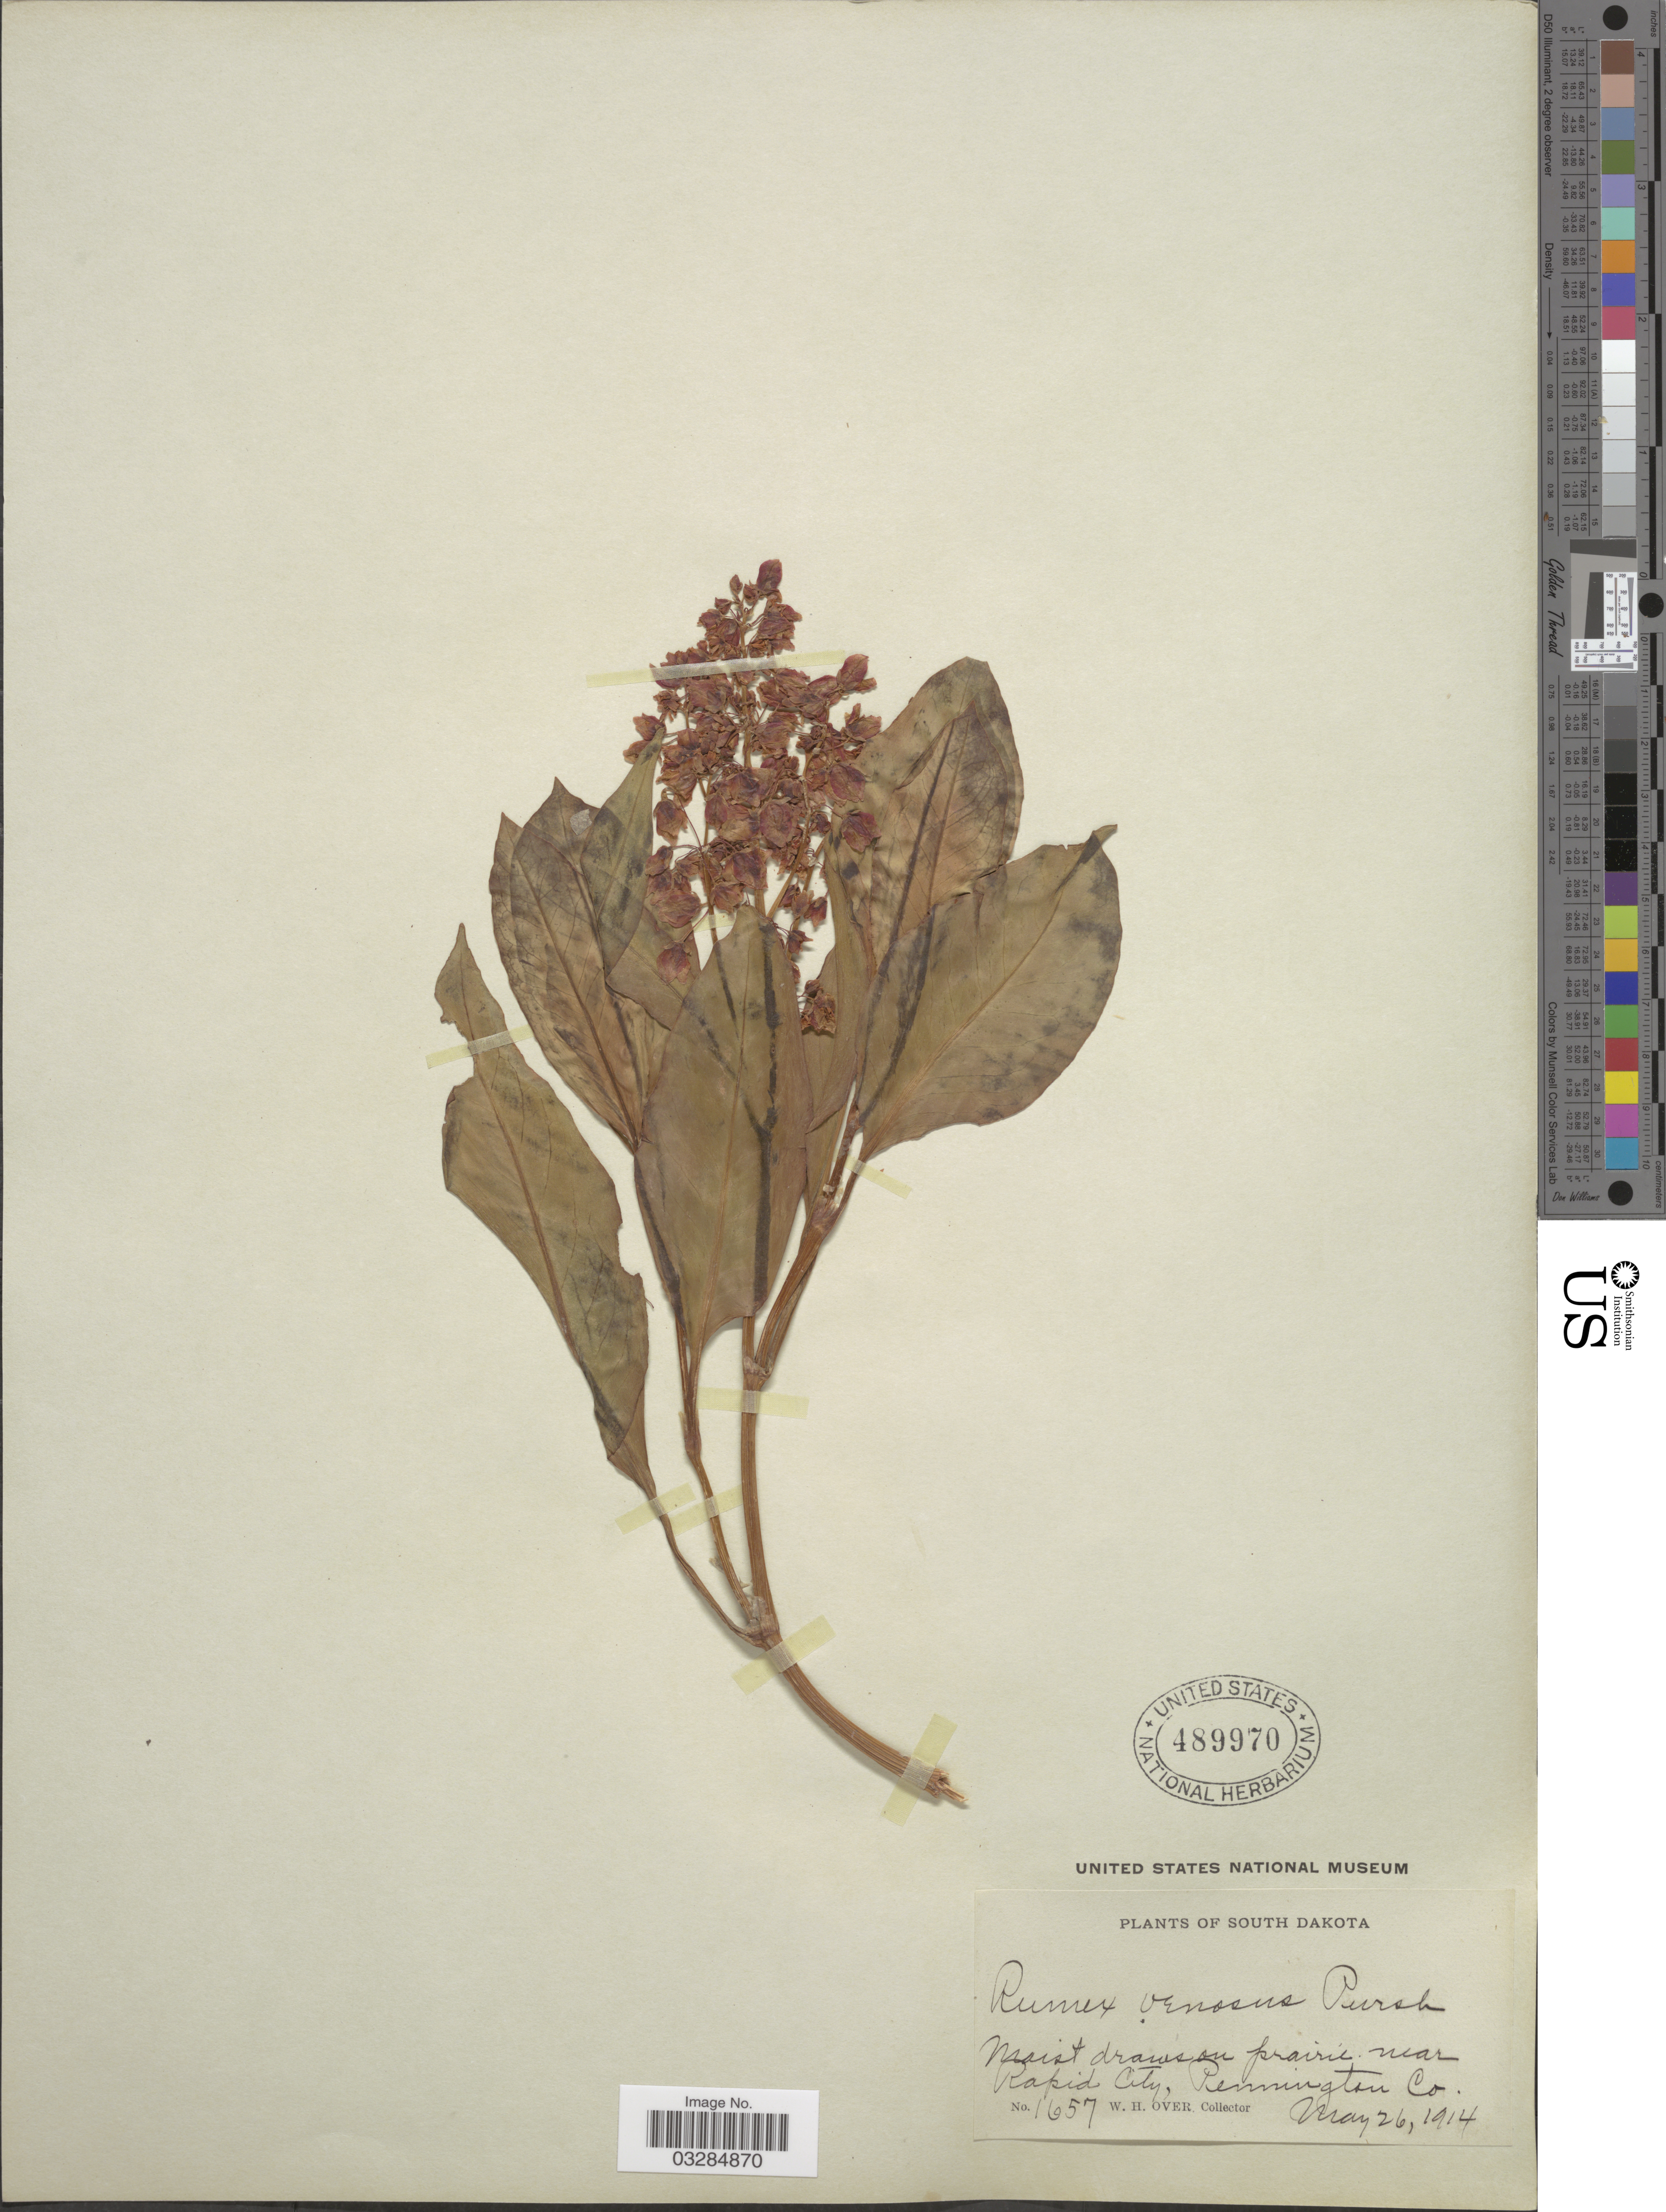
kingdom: Plantae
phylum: Tracheophyta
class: Magnoliopsida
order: Caryophyllales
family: Polygonaceae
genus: Rumex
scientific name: Rumex venosus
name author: Pursh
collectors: W. Over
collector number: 1657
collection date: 1914-05-26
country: United States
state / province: South Dakota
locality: Near Rapid City, Pennington Co.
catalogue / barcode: US 489970